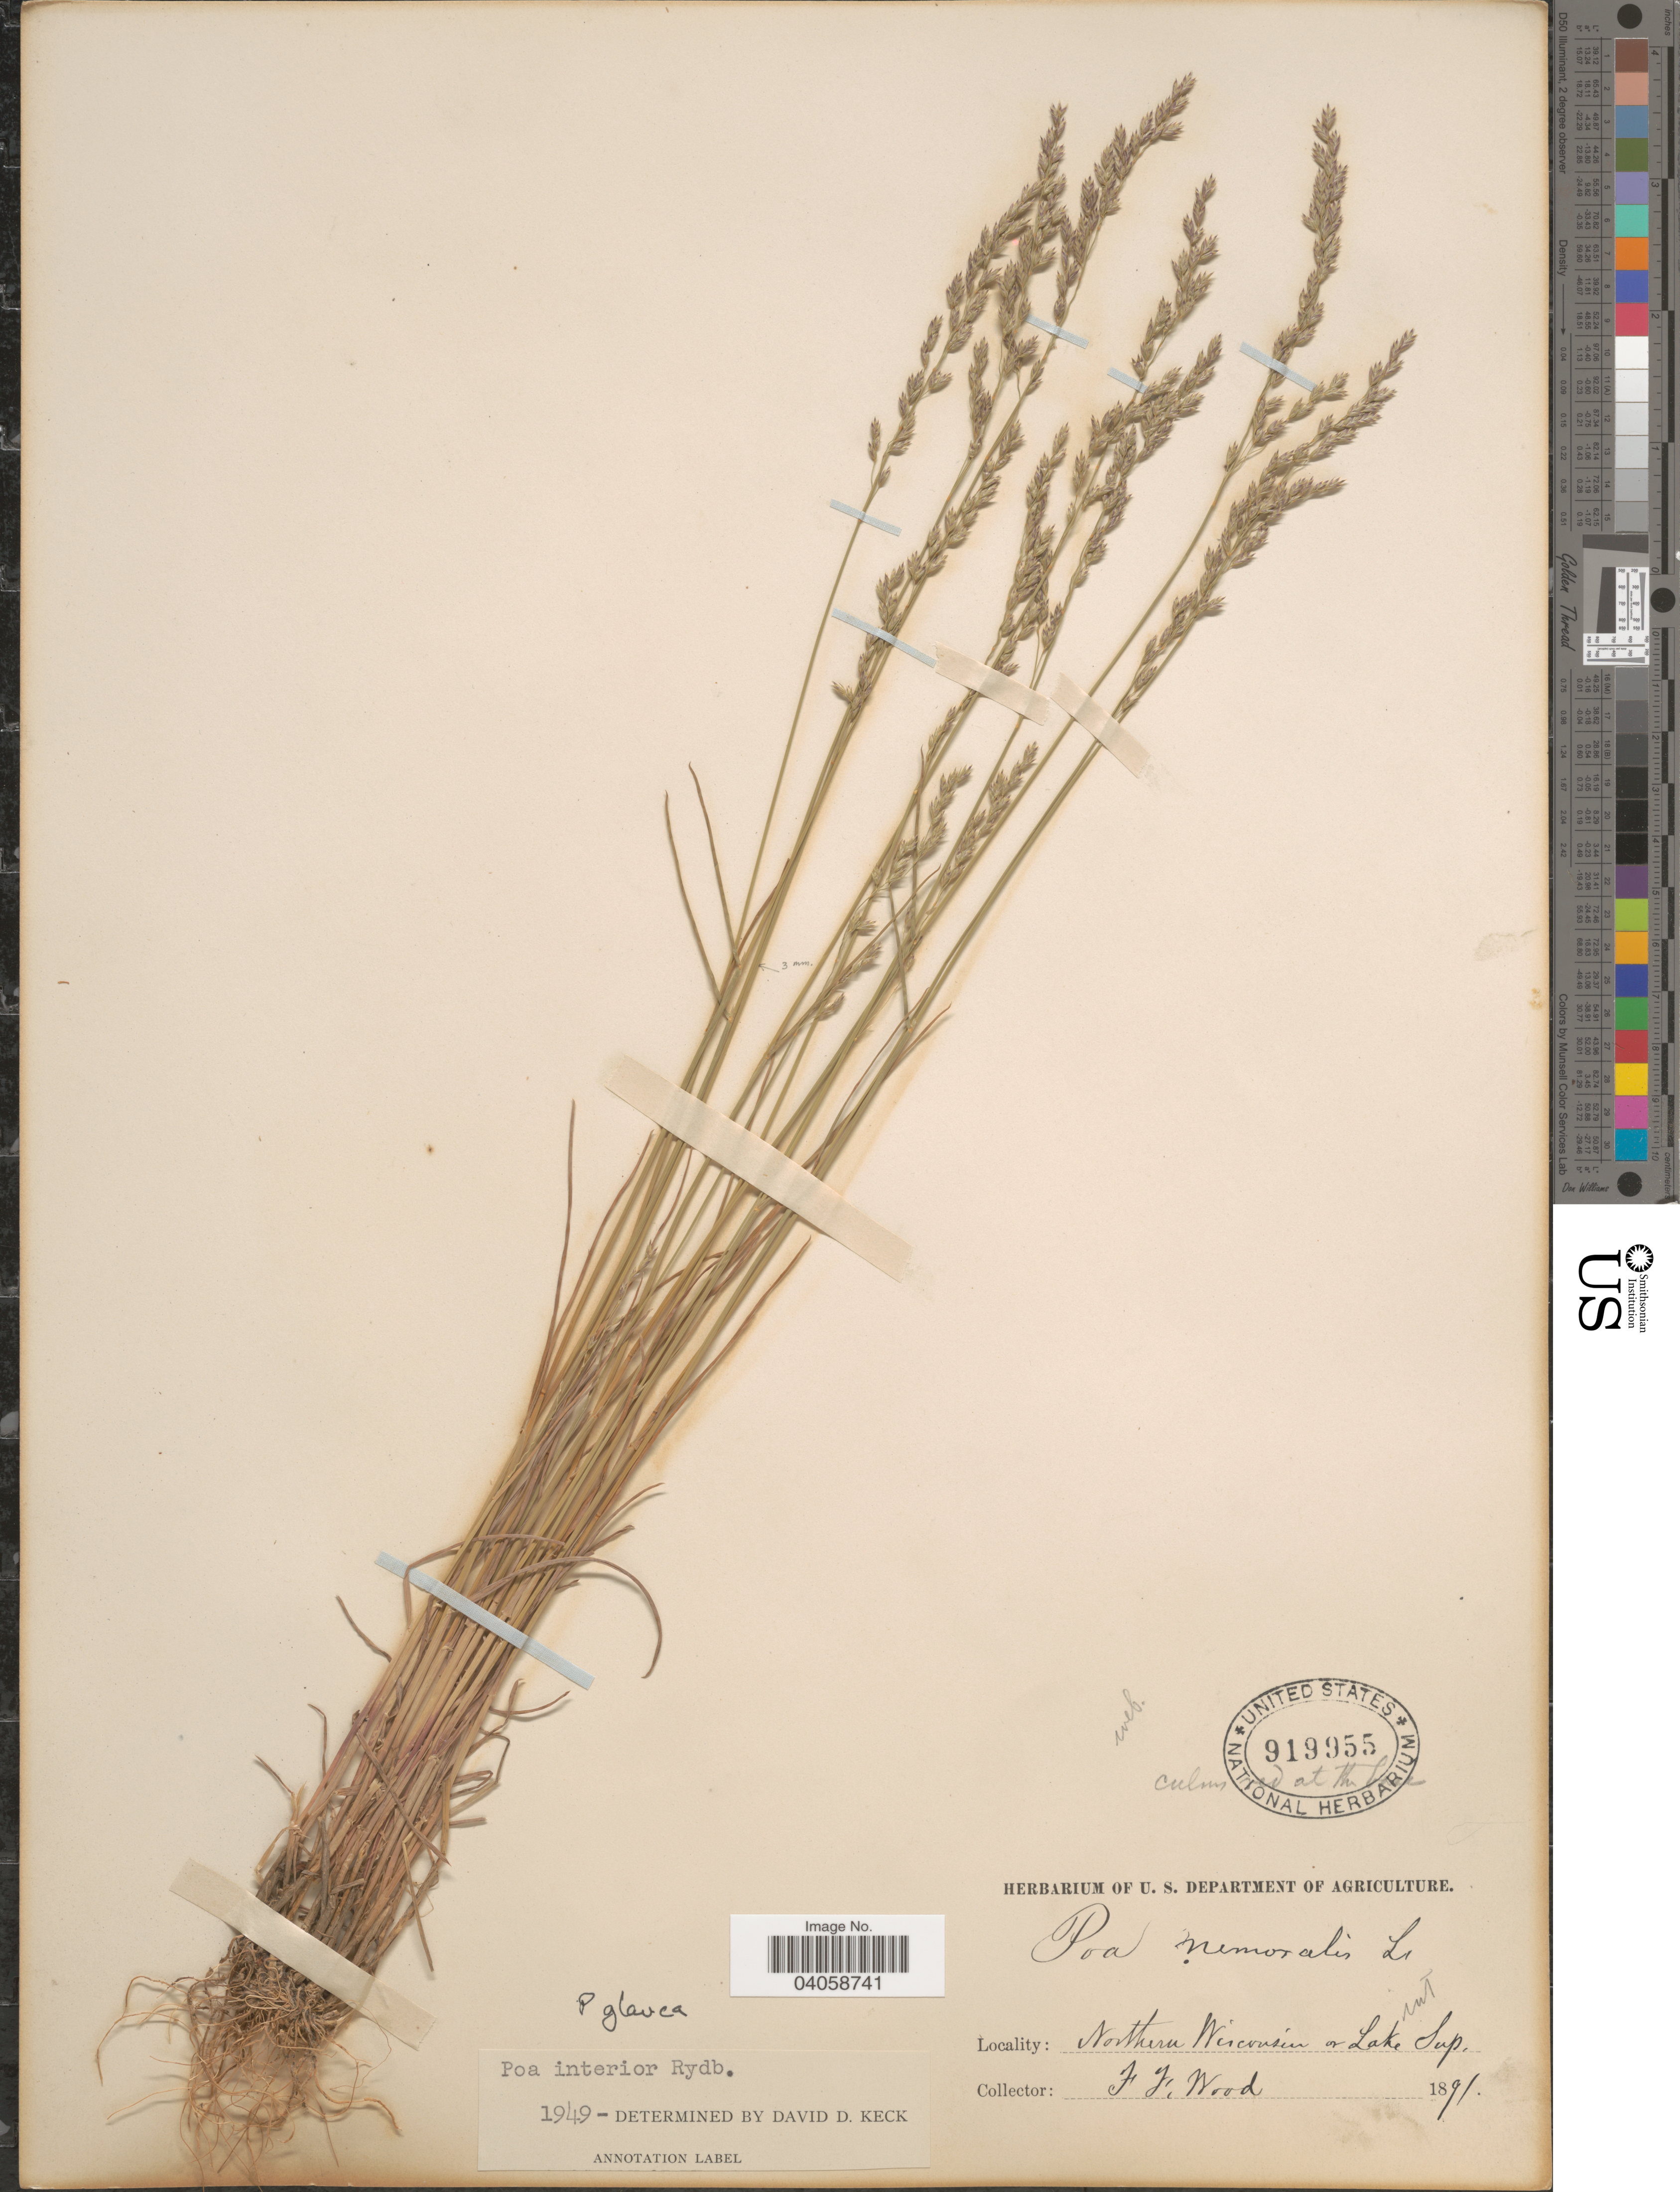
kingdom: Plantae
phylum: Tracheophyta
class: Liliopsida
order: Poales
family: Poaceae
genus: Poa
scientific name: Poa glauca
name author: Vahl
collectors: F. Wood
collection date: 1891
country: United States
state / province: Wisconsin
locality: Northern Wisconsin on Lake Sup.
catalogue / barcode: US 919955